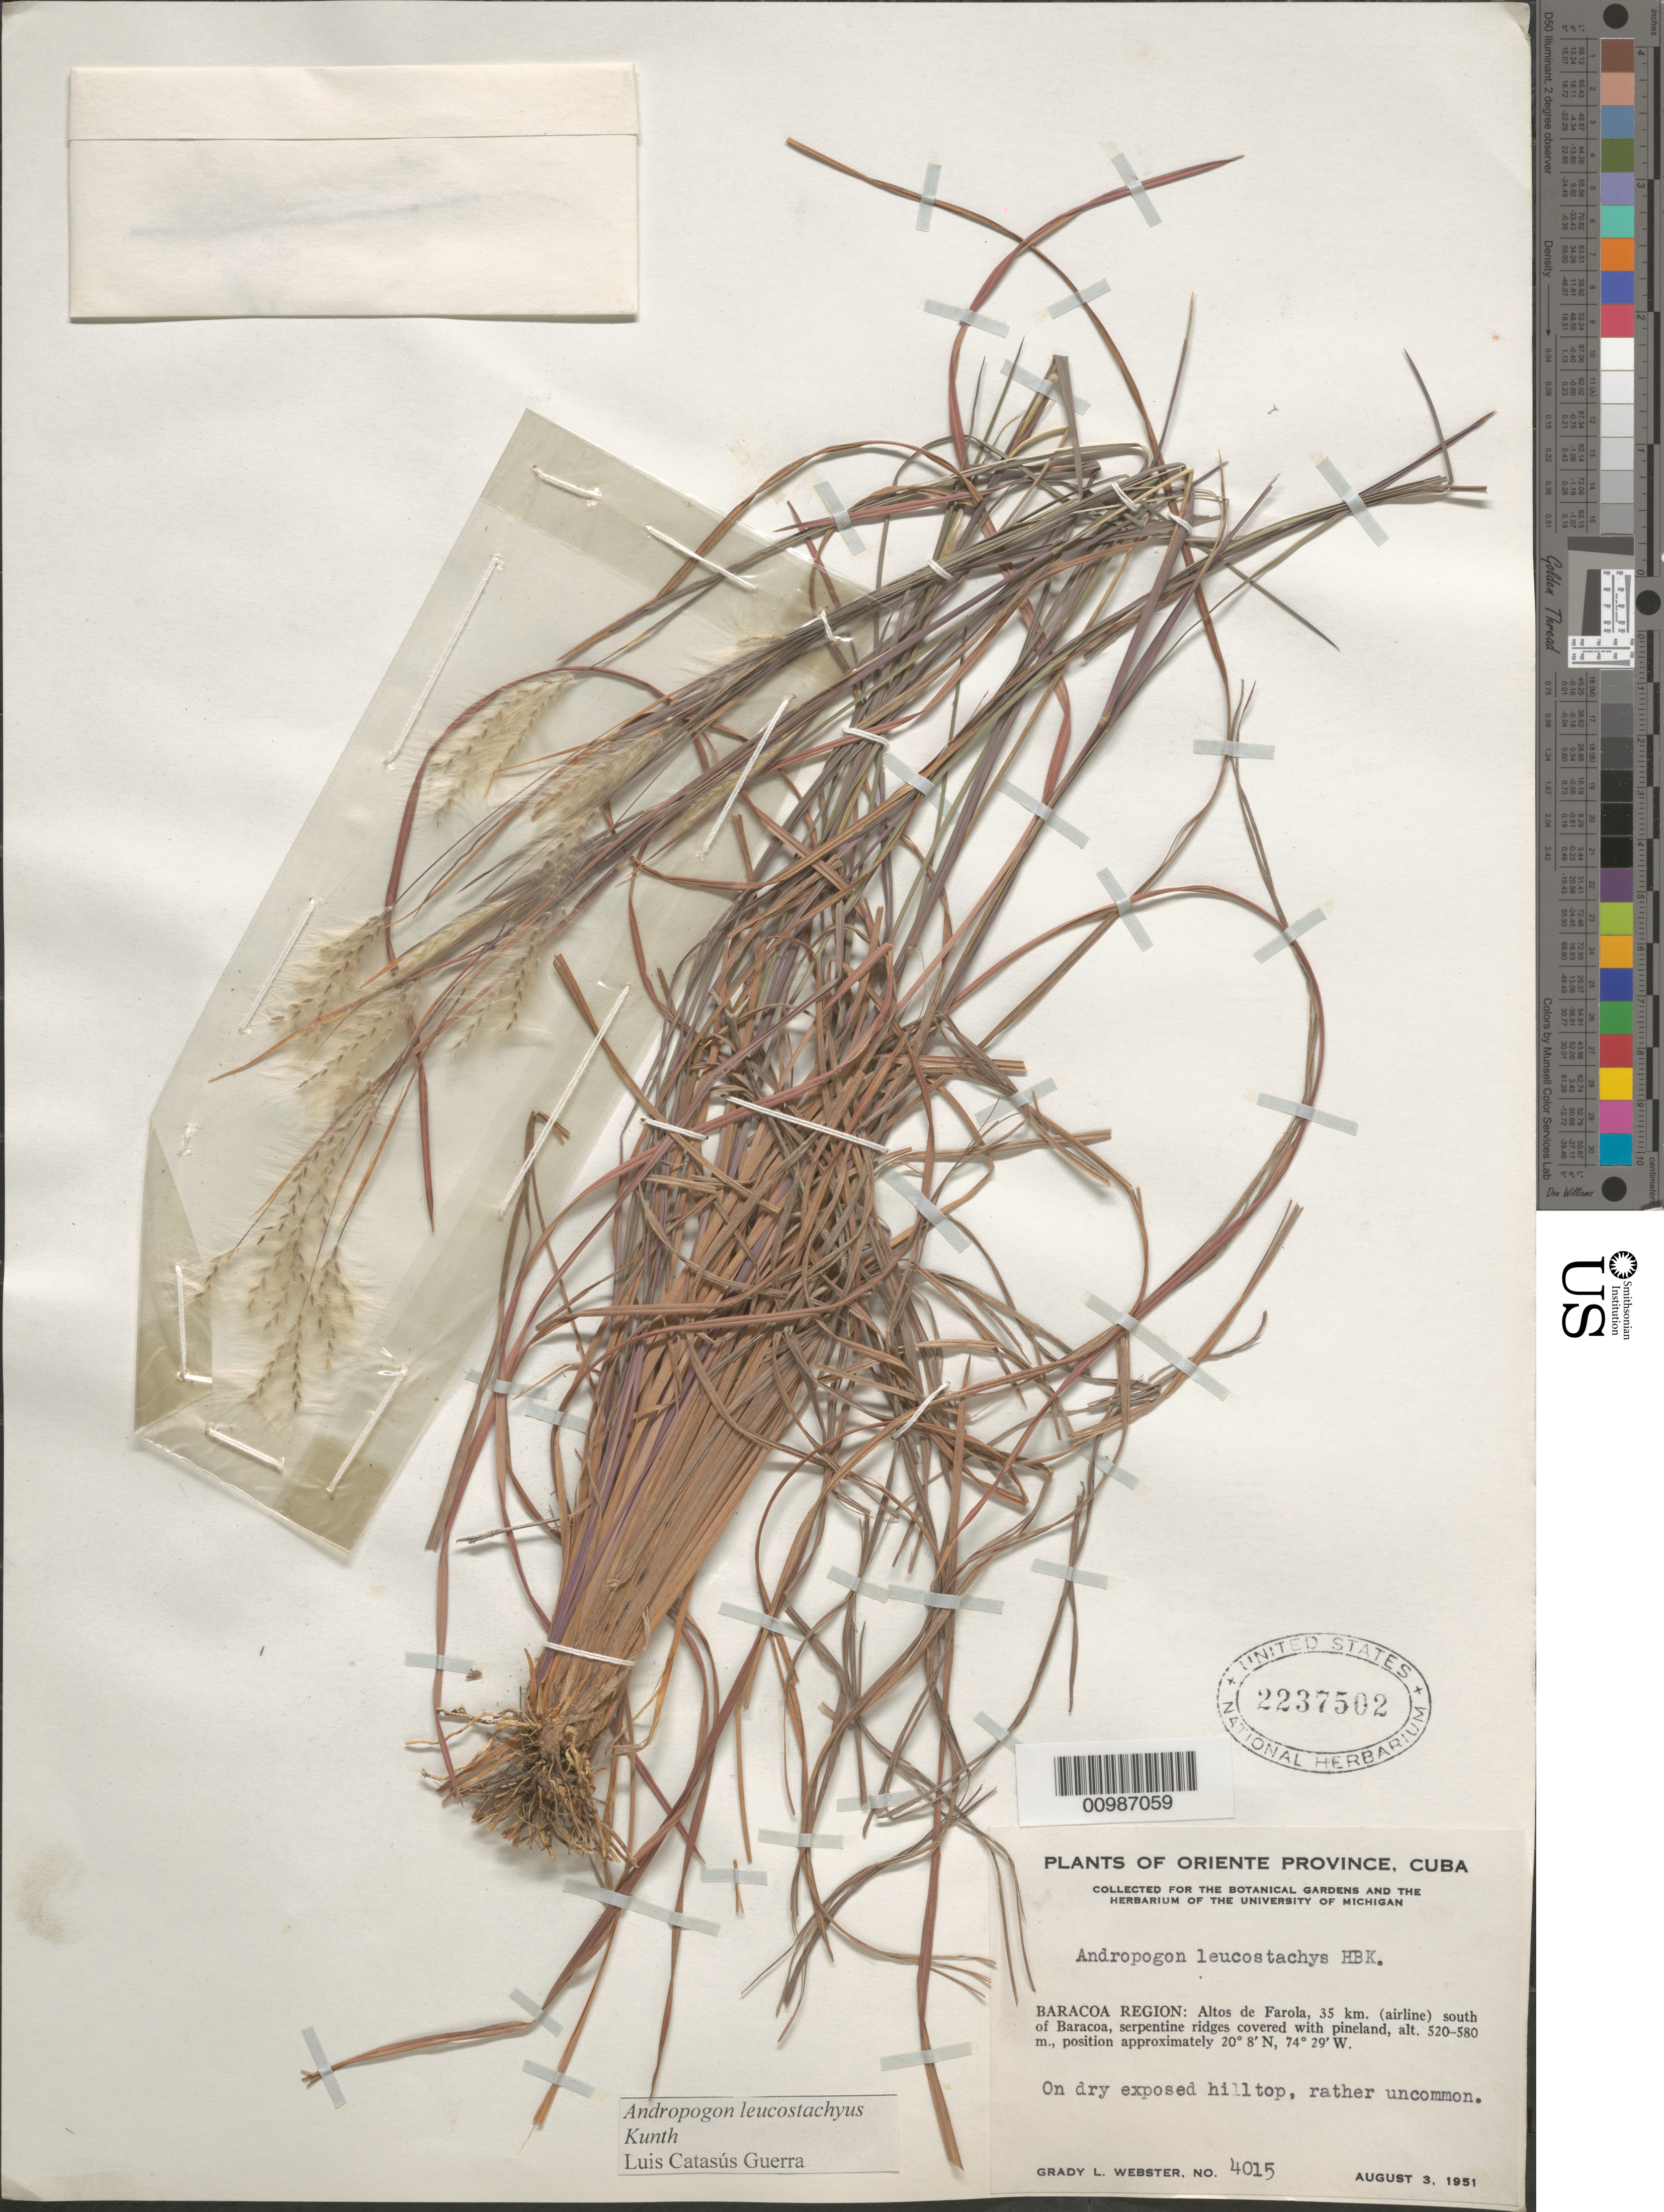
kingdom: Plantae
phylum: Tracheophyta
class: Liliopsida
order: Poales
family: Poaceae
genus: Andropogon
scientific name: Andropogon leucostachyus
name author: Kunth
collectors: G. L. Webster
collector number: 4015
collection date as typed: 03 Aug 1951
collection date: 1951-08-03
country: Cuba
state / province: Guantánamo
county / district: Baracoa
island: Cuba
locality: Altos de Farola, 35 km (airline) south of Baracoa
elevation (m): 520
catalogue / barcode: US 2237502